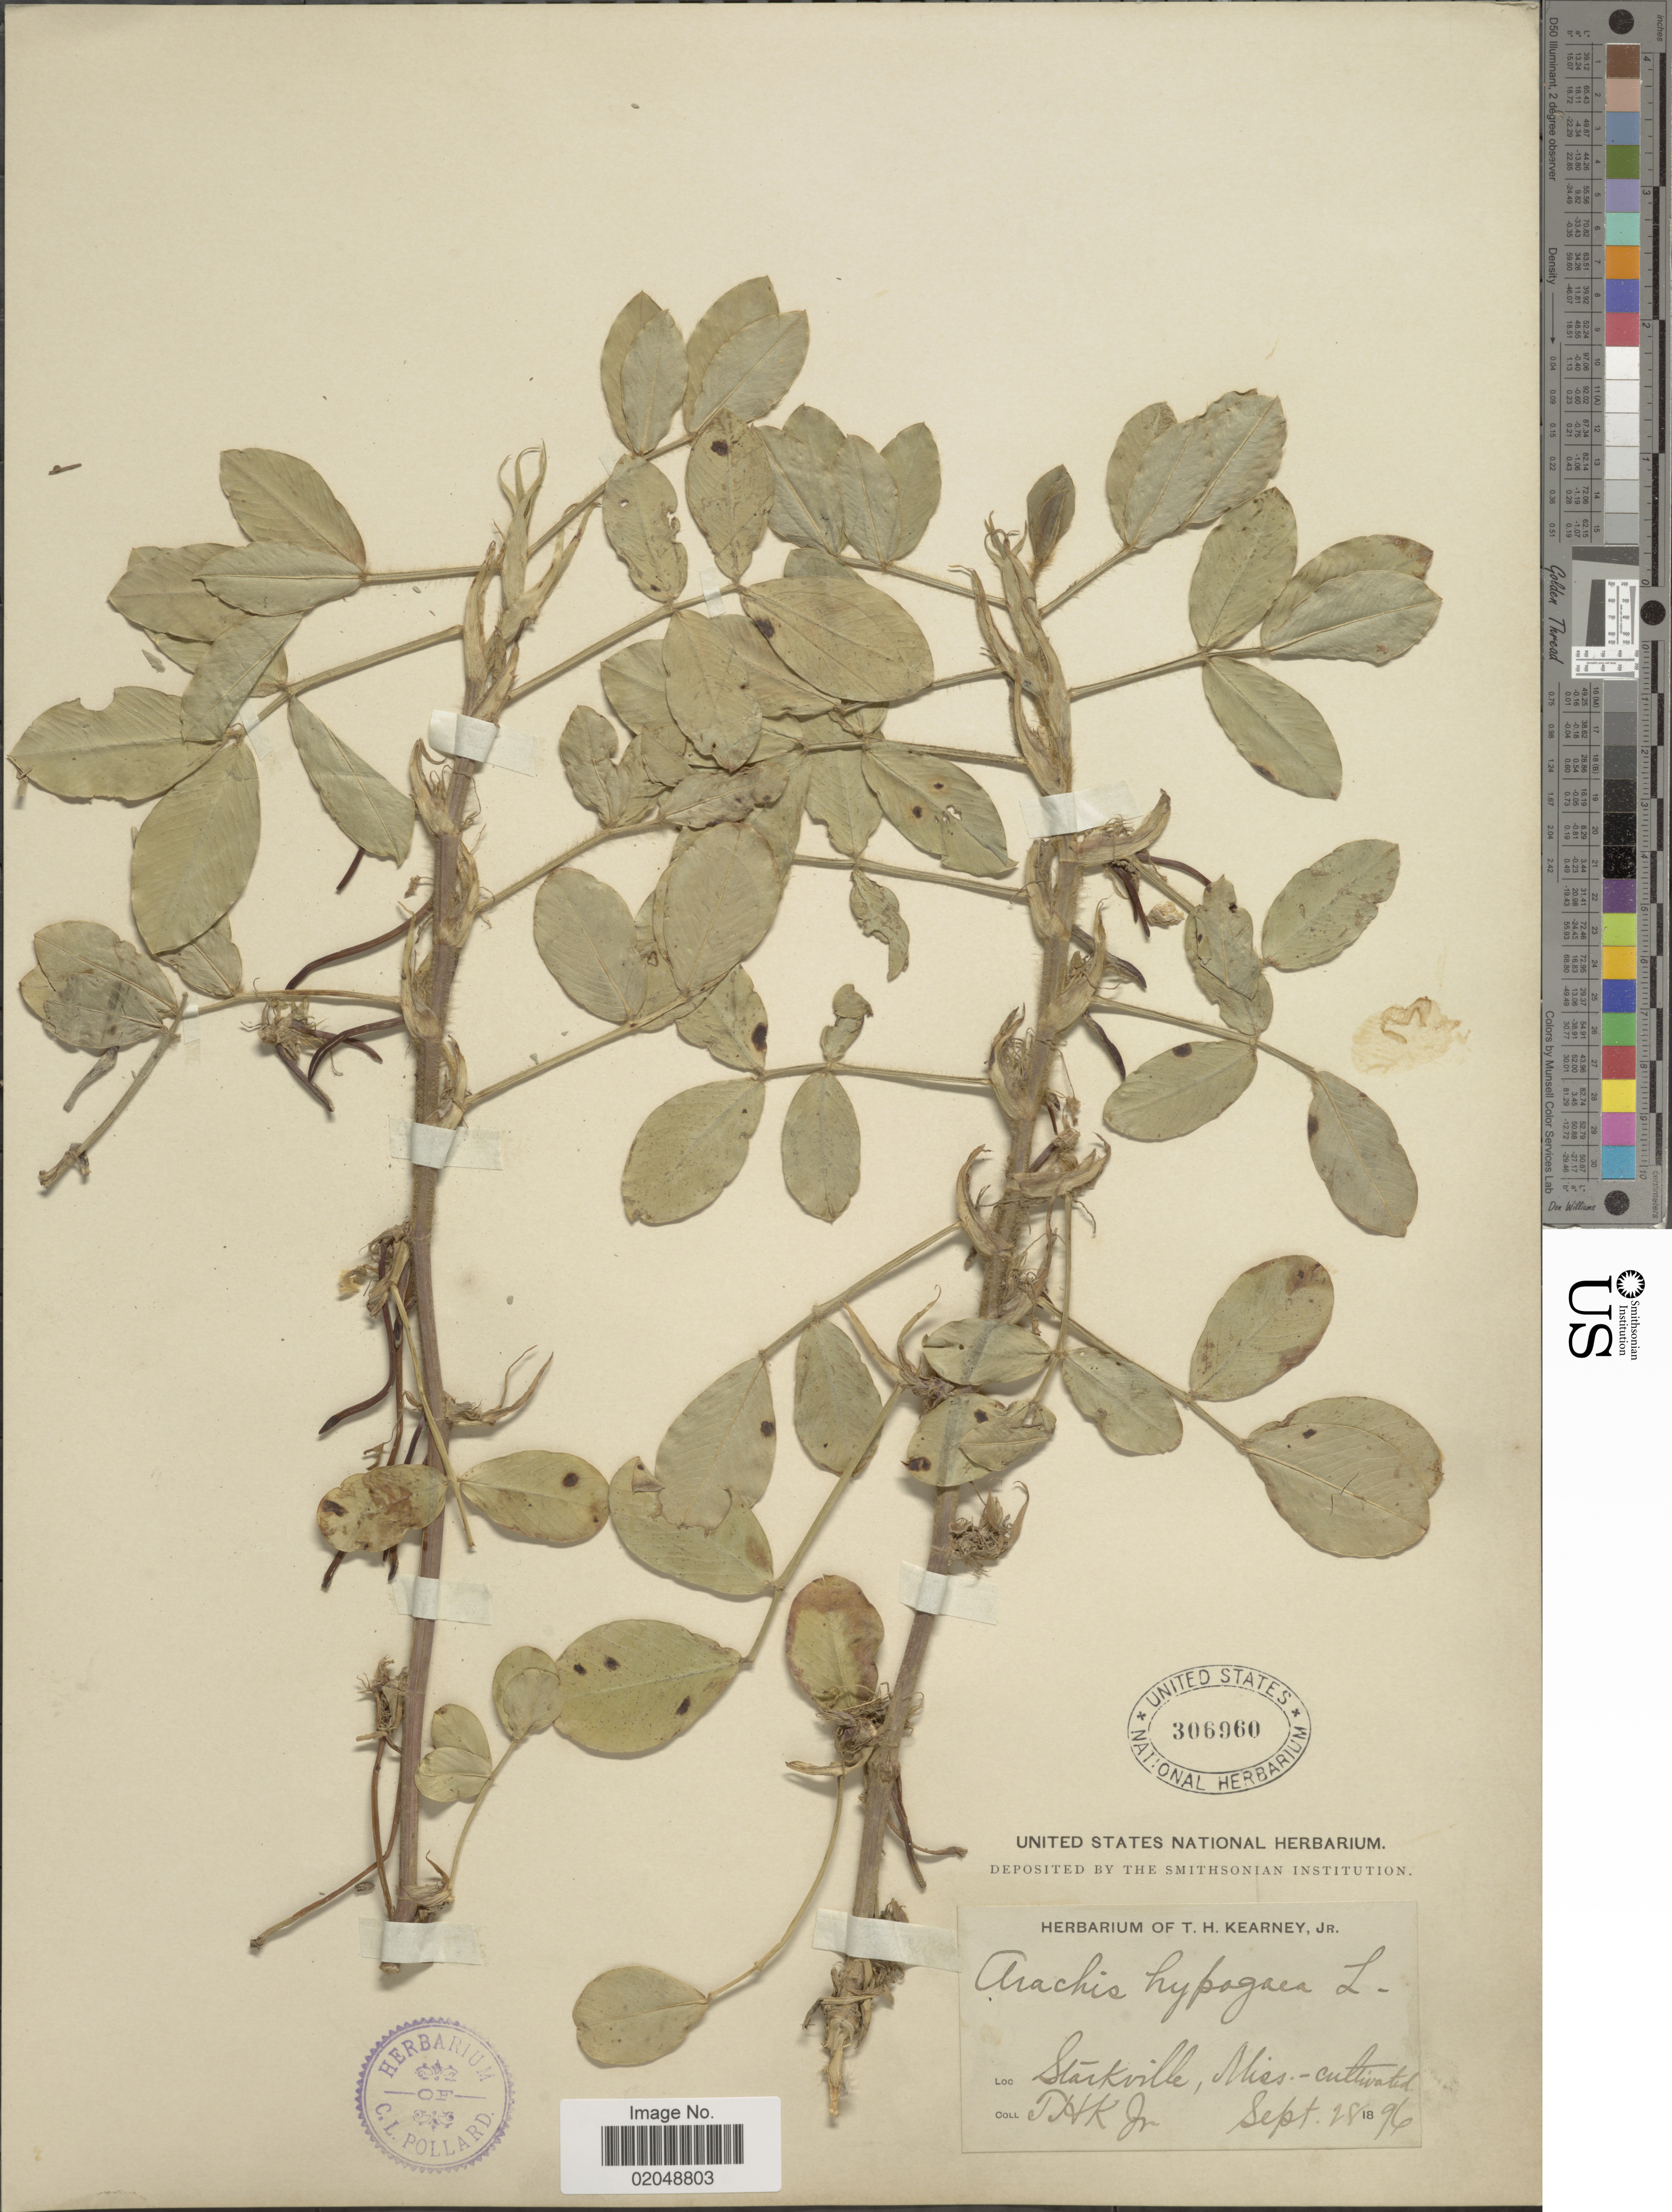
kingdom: Plantae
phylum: Tracheophyta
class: Magnoliopsida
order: Fabales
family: Fabaceae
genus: Arachis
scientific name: Arachis hypogaea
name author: L.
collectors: T. H. Kearney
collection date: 1896-09-28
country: United States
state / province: Mississippi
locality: Starkville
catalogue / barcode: US 306960